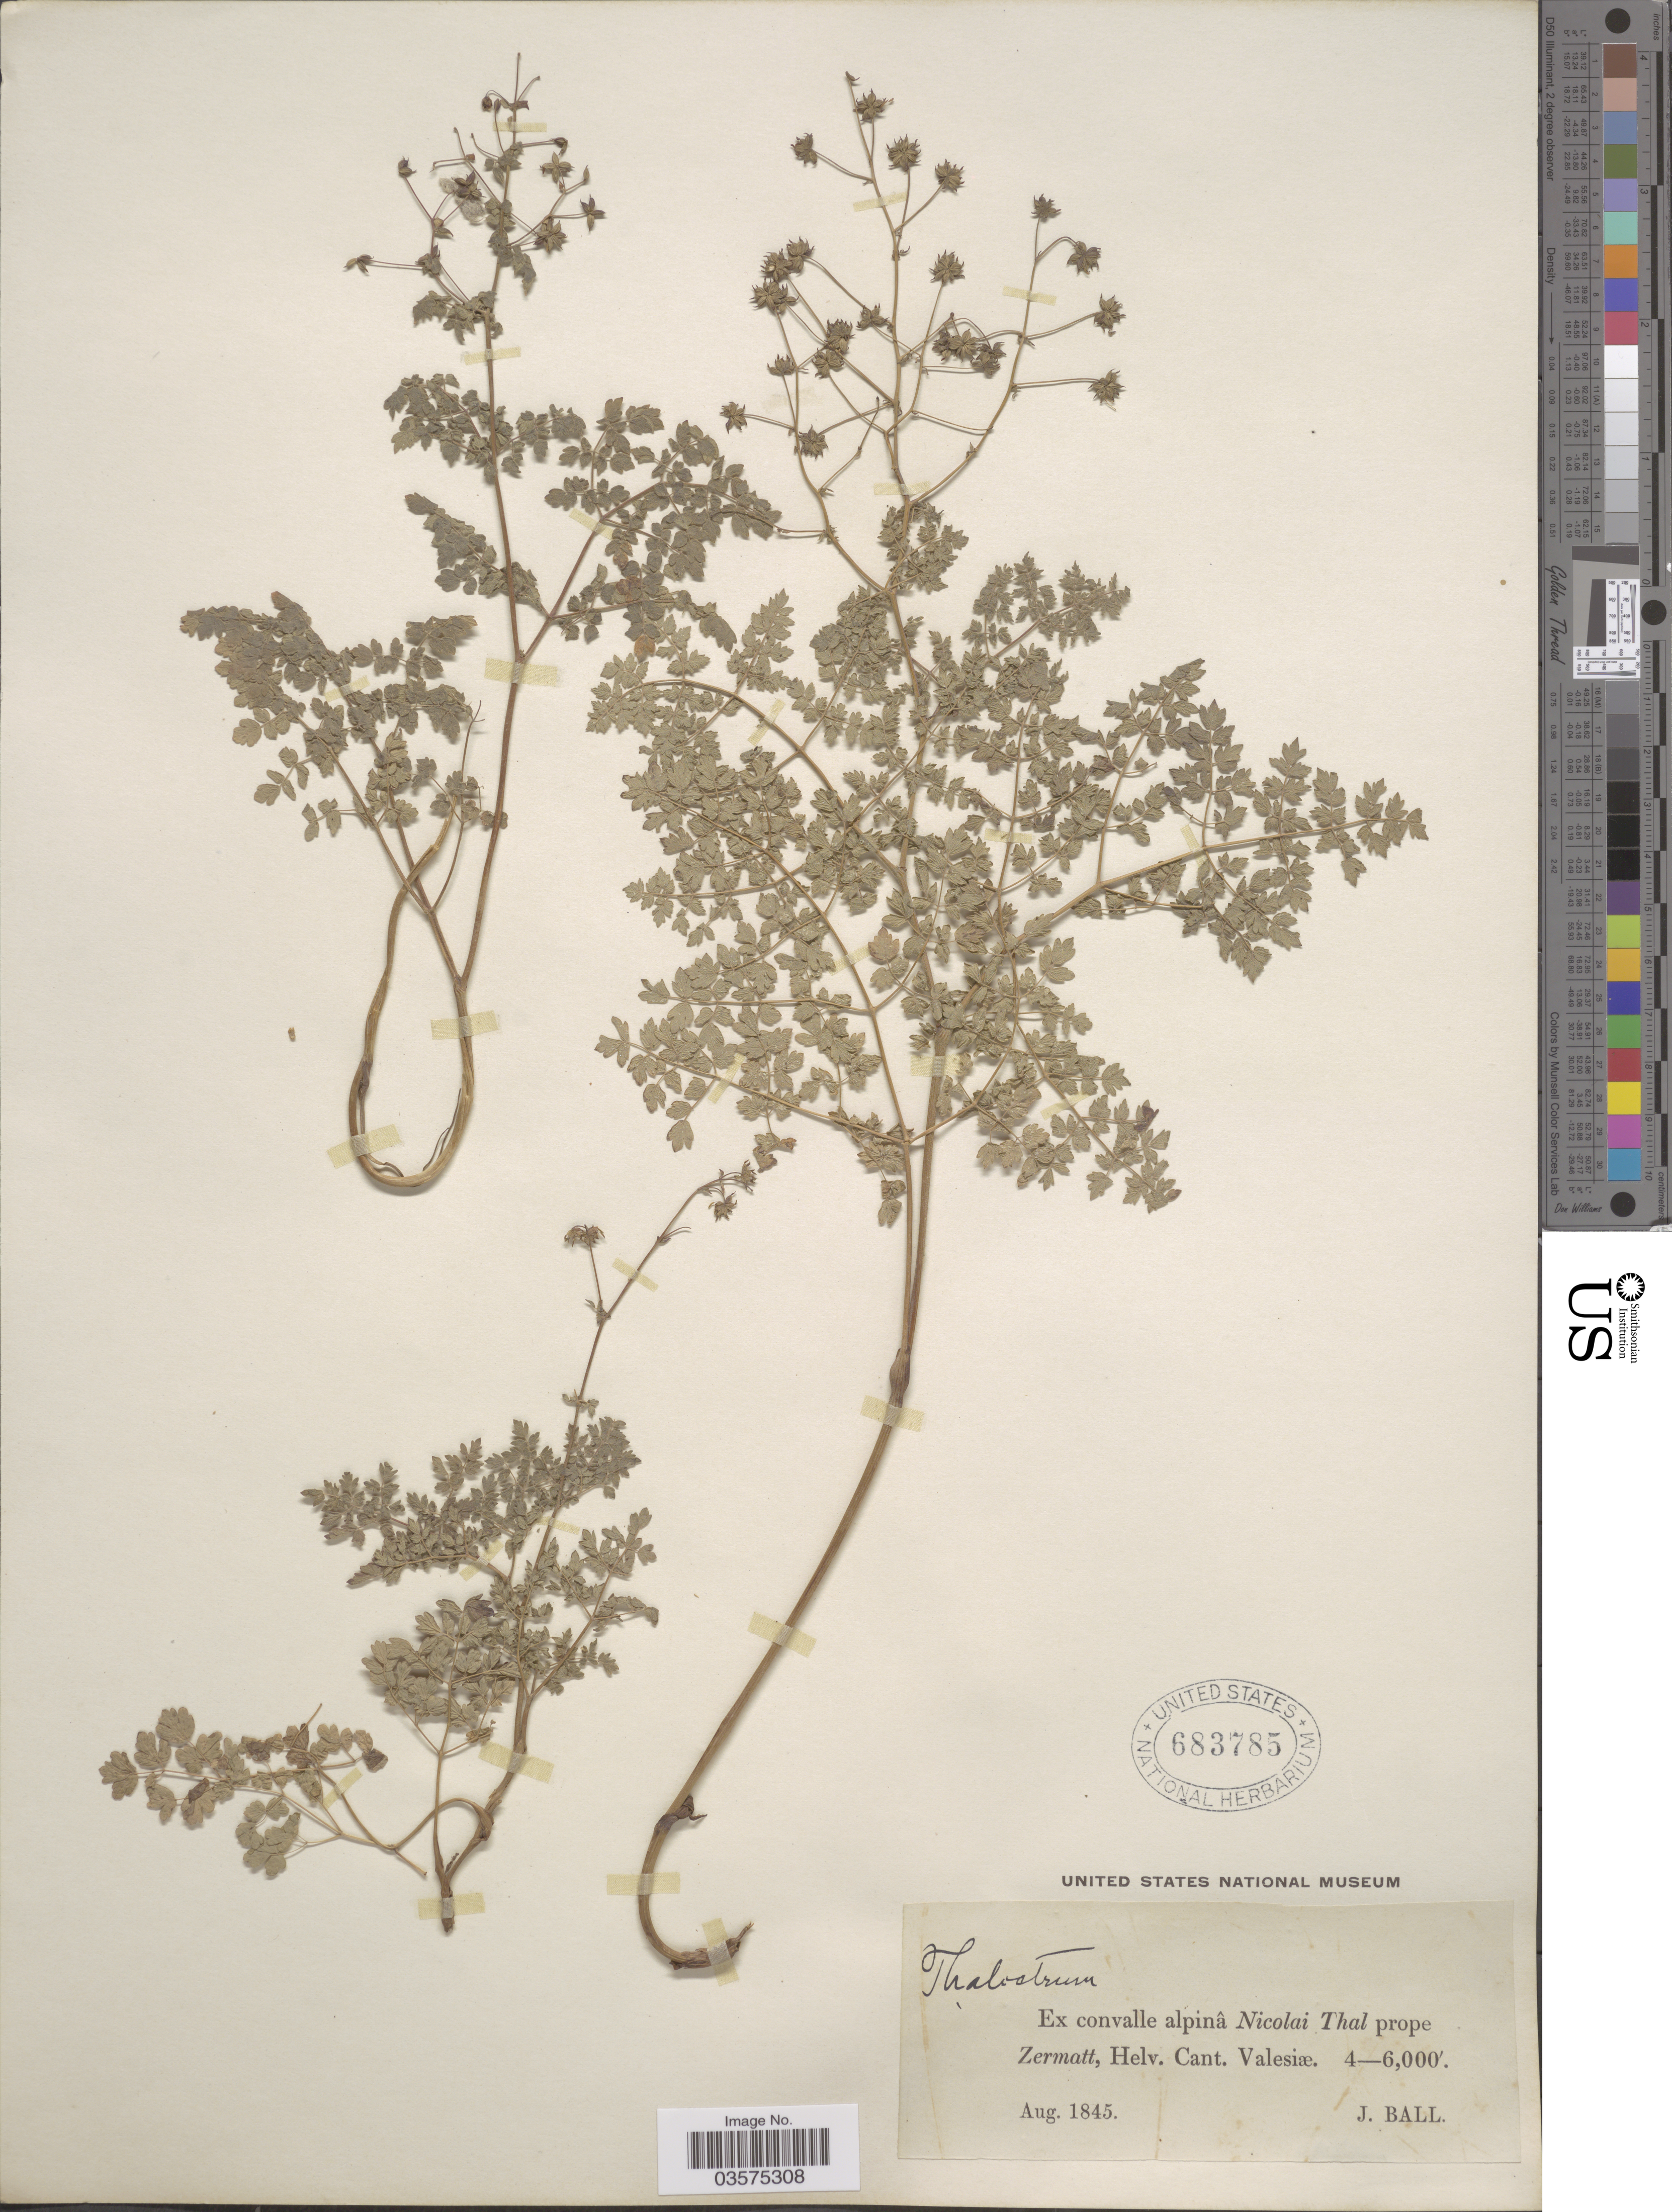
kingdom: Plantae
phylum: Tracheophyta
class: Magnoliopsida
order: Ranunculales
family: Ranunculaceae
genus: Thalictrum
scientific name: Thalictrum sp.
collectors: J. Ball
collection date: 1845-08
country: Switzerland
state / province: Valais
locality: Ex convalle alpinâ Nicolai Thal prope Zermatt, Helv. Cant. Valesiœ.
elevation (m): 1219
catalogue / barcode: US 683785